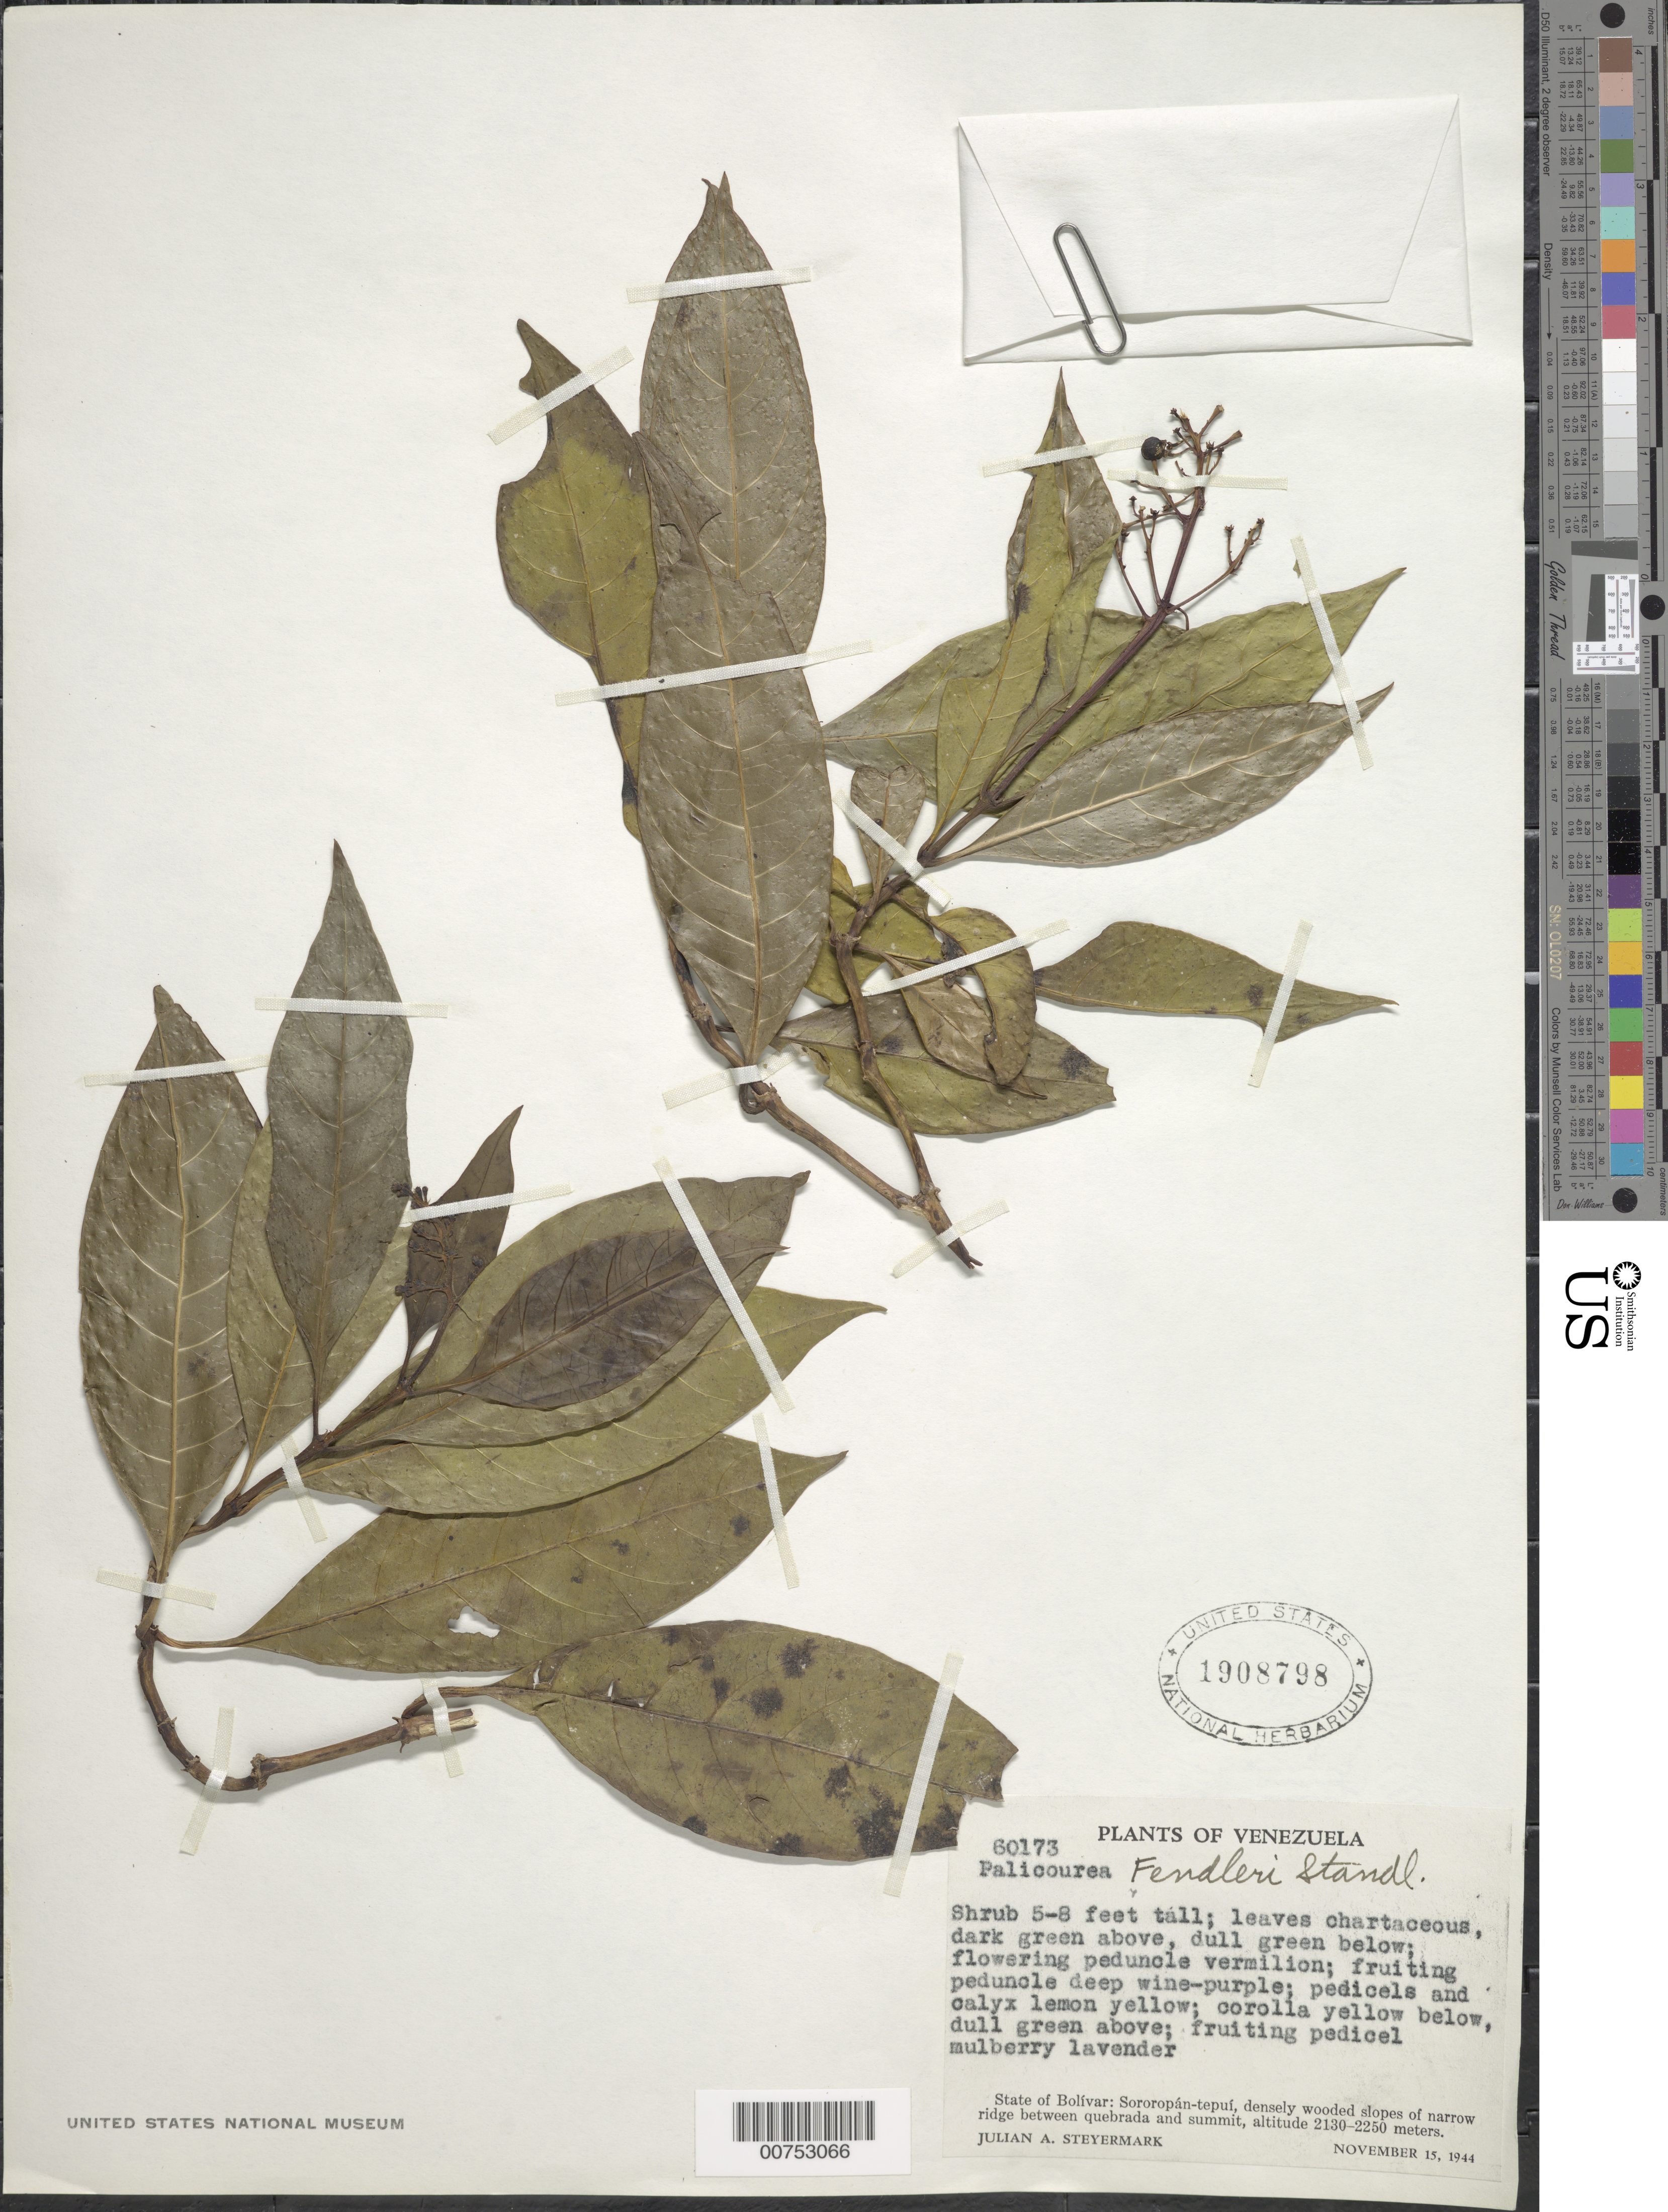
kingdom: Plantae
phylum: Tracheophyta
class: Magnoliopsida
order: Gentianales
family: Rubiaceae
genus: Palicourea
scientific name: Palicourea fendleri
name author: Standl.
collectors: J. Steyermark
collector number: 60173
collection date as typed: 15-Nov-44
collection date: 1944-11-15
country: Venezuela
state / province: Bolívar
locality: Sororopán-tepuí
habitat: Densely wooded slopes of narrow ridge between quebrada and summit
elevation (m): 2130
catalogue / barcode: US 1908798